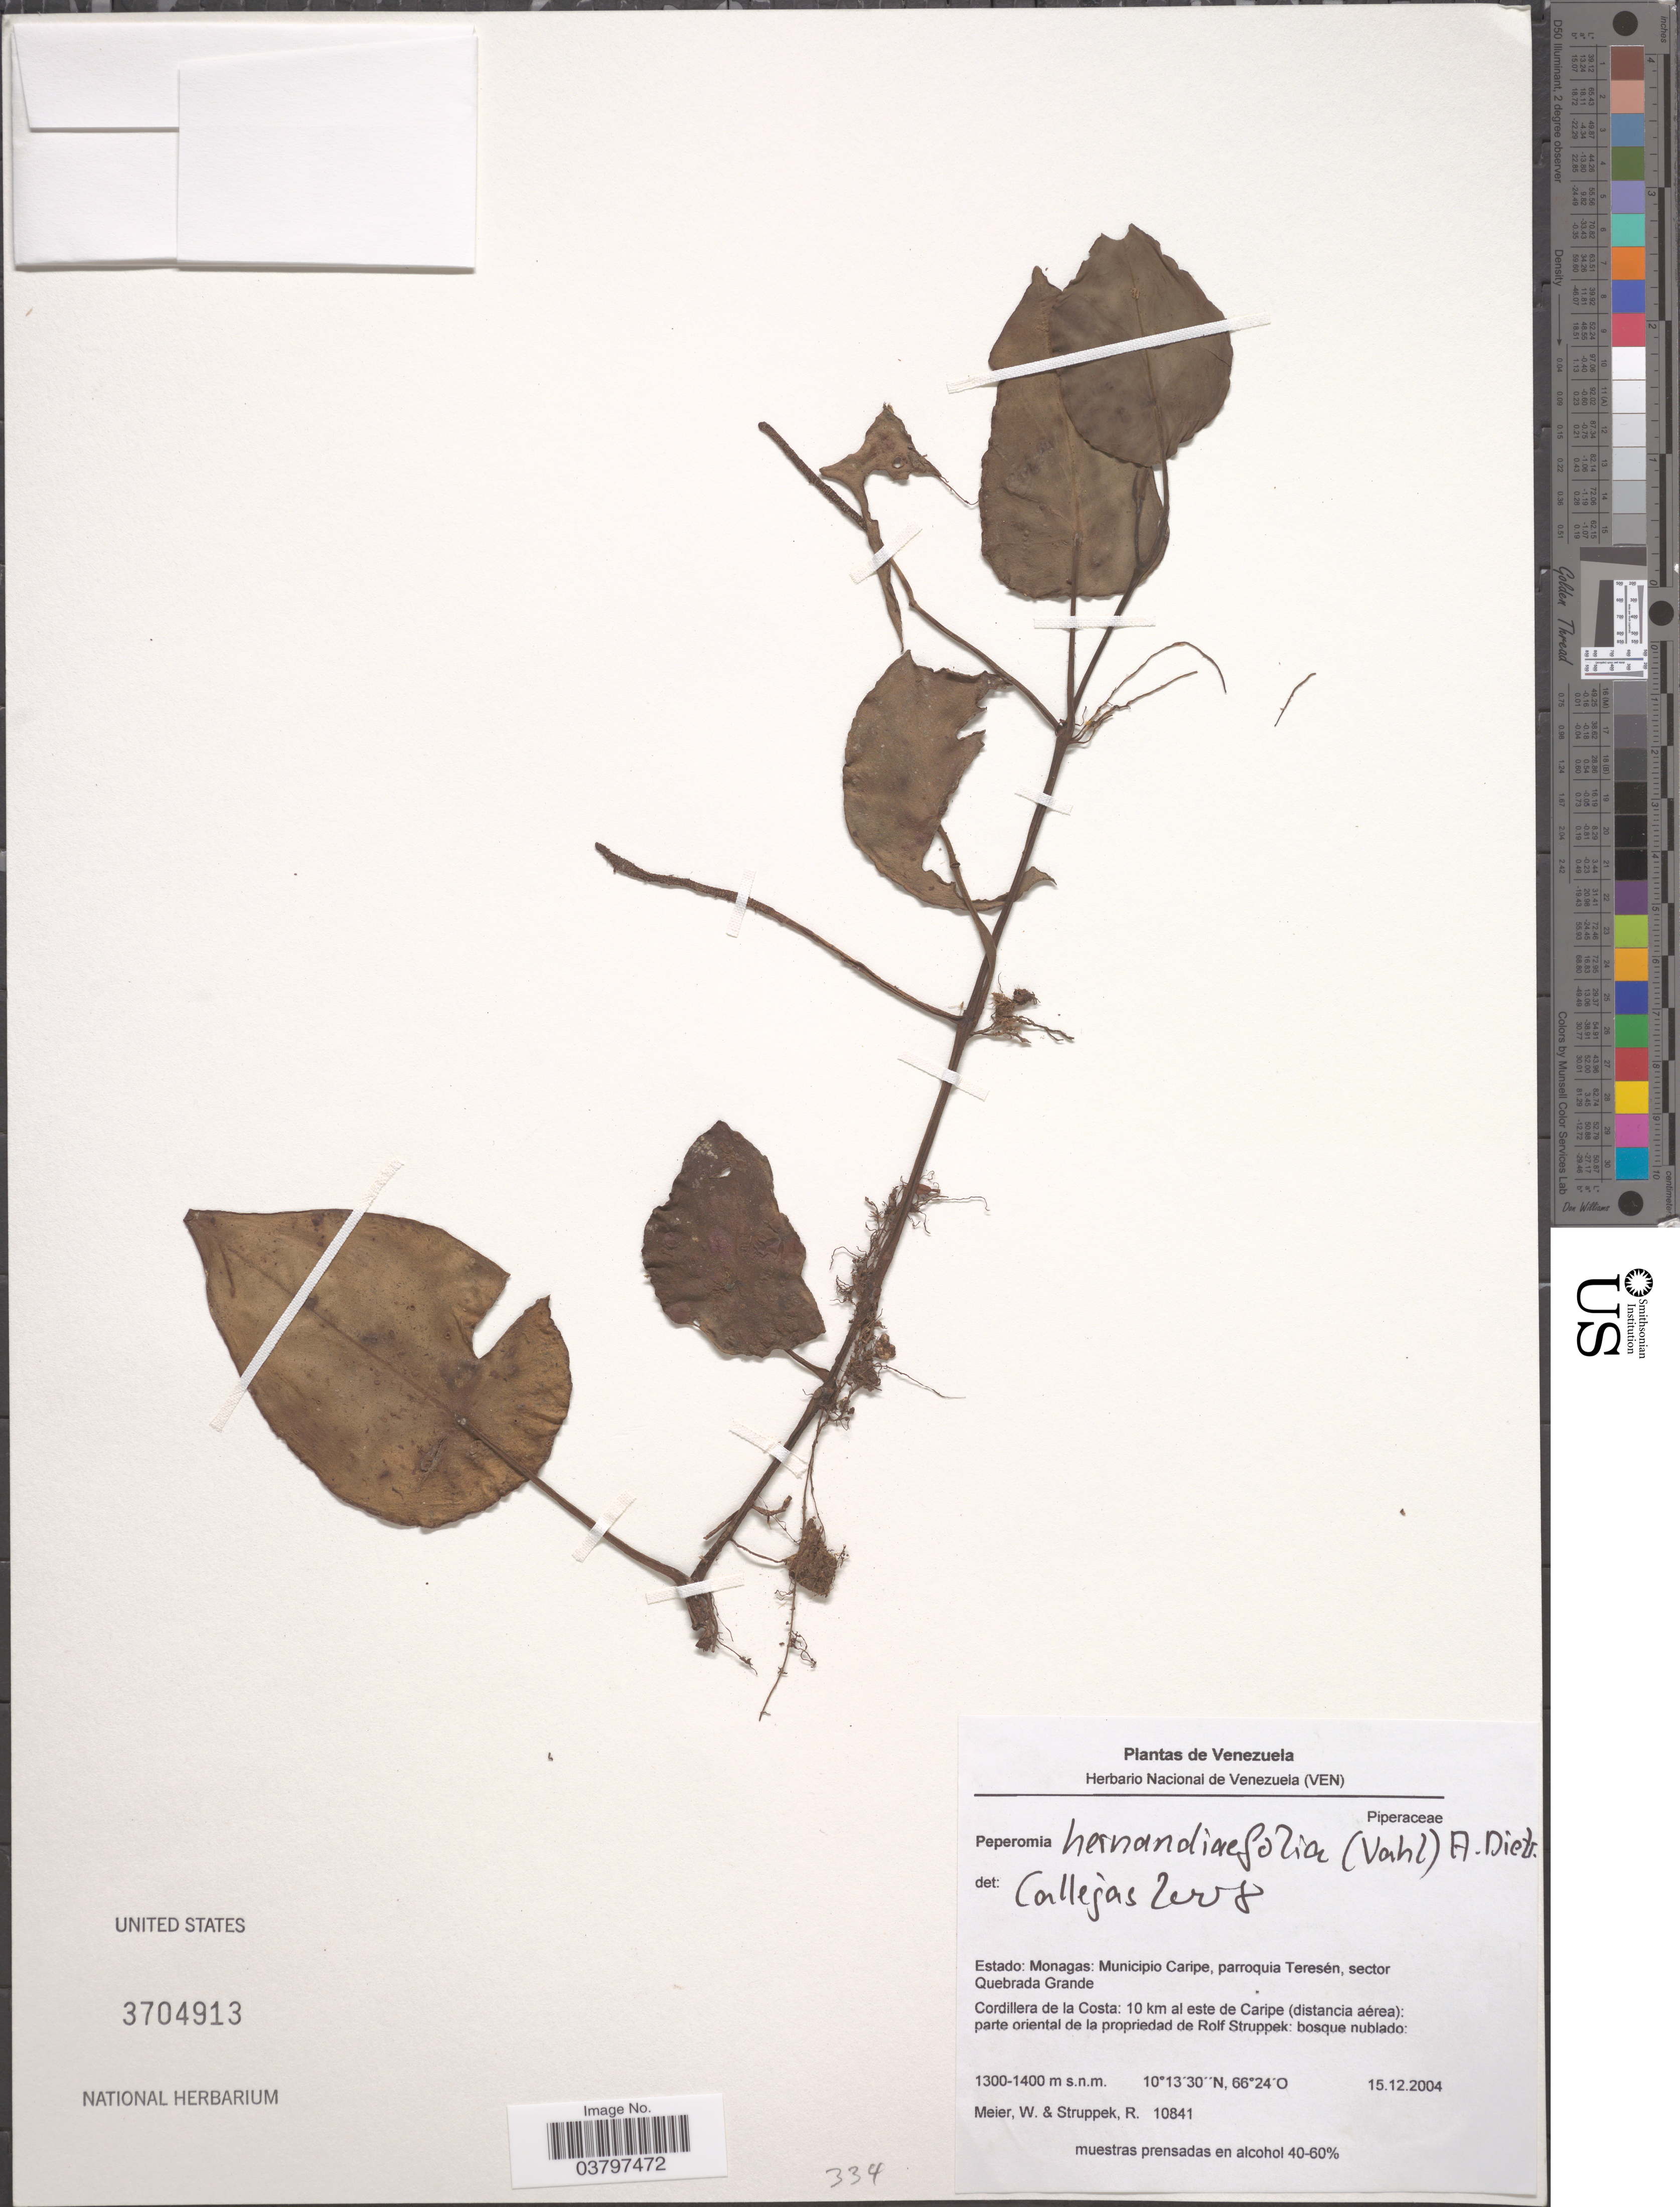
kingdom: Plantae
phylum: Tracheophyta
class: Magnoliopsida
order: Piperales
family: Piperaceae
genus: Peperomia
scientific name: Peperomia hernandiifolia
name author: (Vahl) A. Dietr.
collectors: W. Meier & R. Struppek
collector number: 10841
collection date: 2004-12-15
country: Venezuela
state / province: Monagas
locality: Estado: Monagas: Municipio Caripe, parroquia Teresén, sector Quebrada Grande. Cordillera de la Costa: 10 km al este de Caripe (distancia aérea): parte oriental de la propriedad de Rolf Struppek: bosque nublado.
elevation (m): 1300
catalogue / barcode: US 3704913